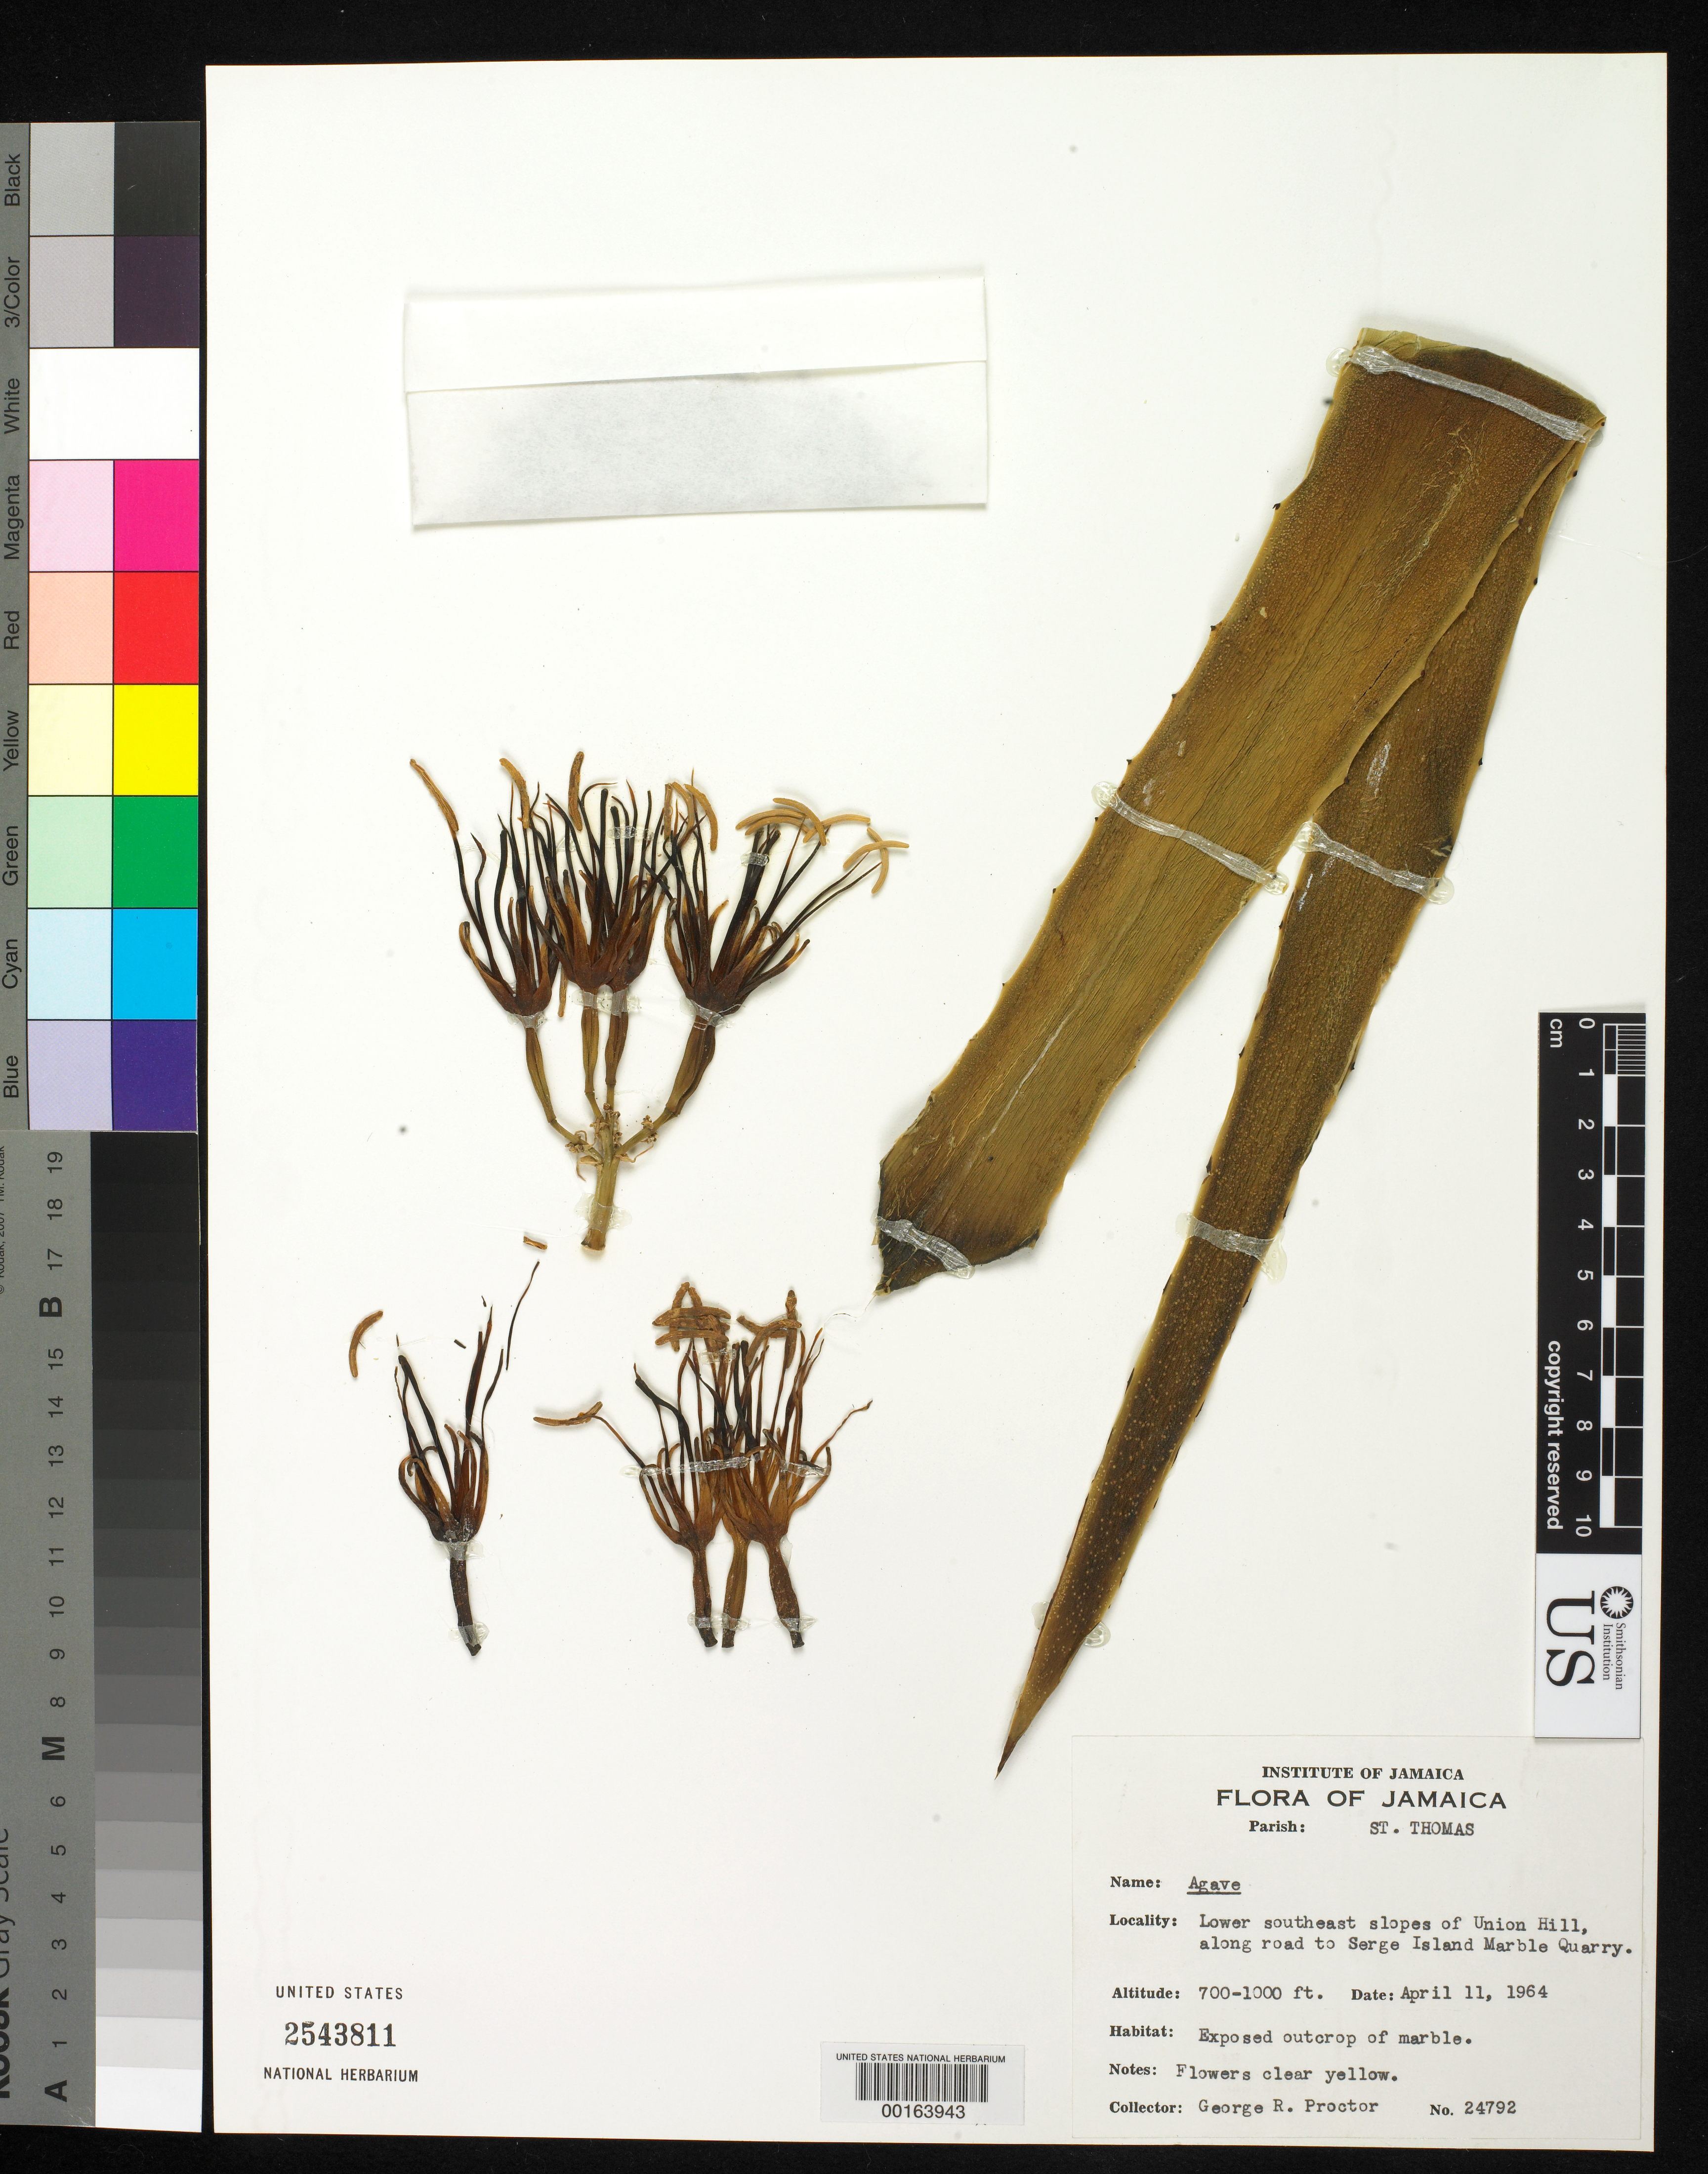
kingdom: Plantae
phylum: Tracheophyta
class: Liliopsida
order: Asparagales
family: Asparagaceae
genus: Agave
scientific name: Agave sp.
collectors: G. R. Proctor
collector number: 24792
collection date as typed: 11 Apr 1964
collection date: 1964-04-11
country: Jamaica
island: Greater Antilles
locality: Lower southeast slopes of Union Hill, along road to Serge Island Marble Quarry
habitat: Exposed outcrop of marble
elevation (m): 213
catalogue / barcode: US 2543811